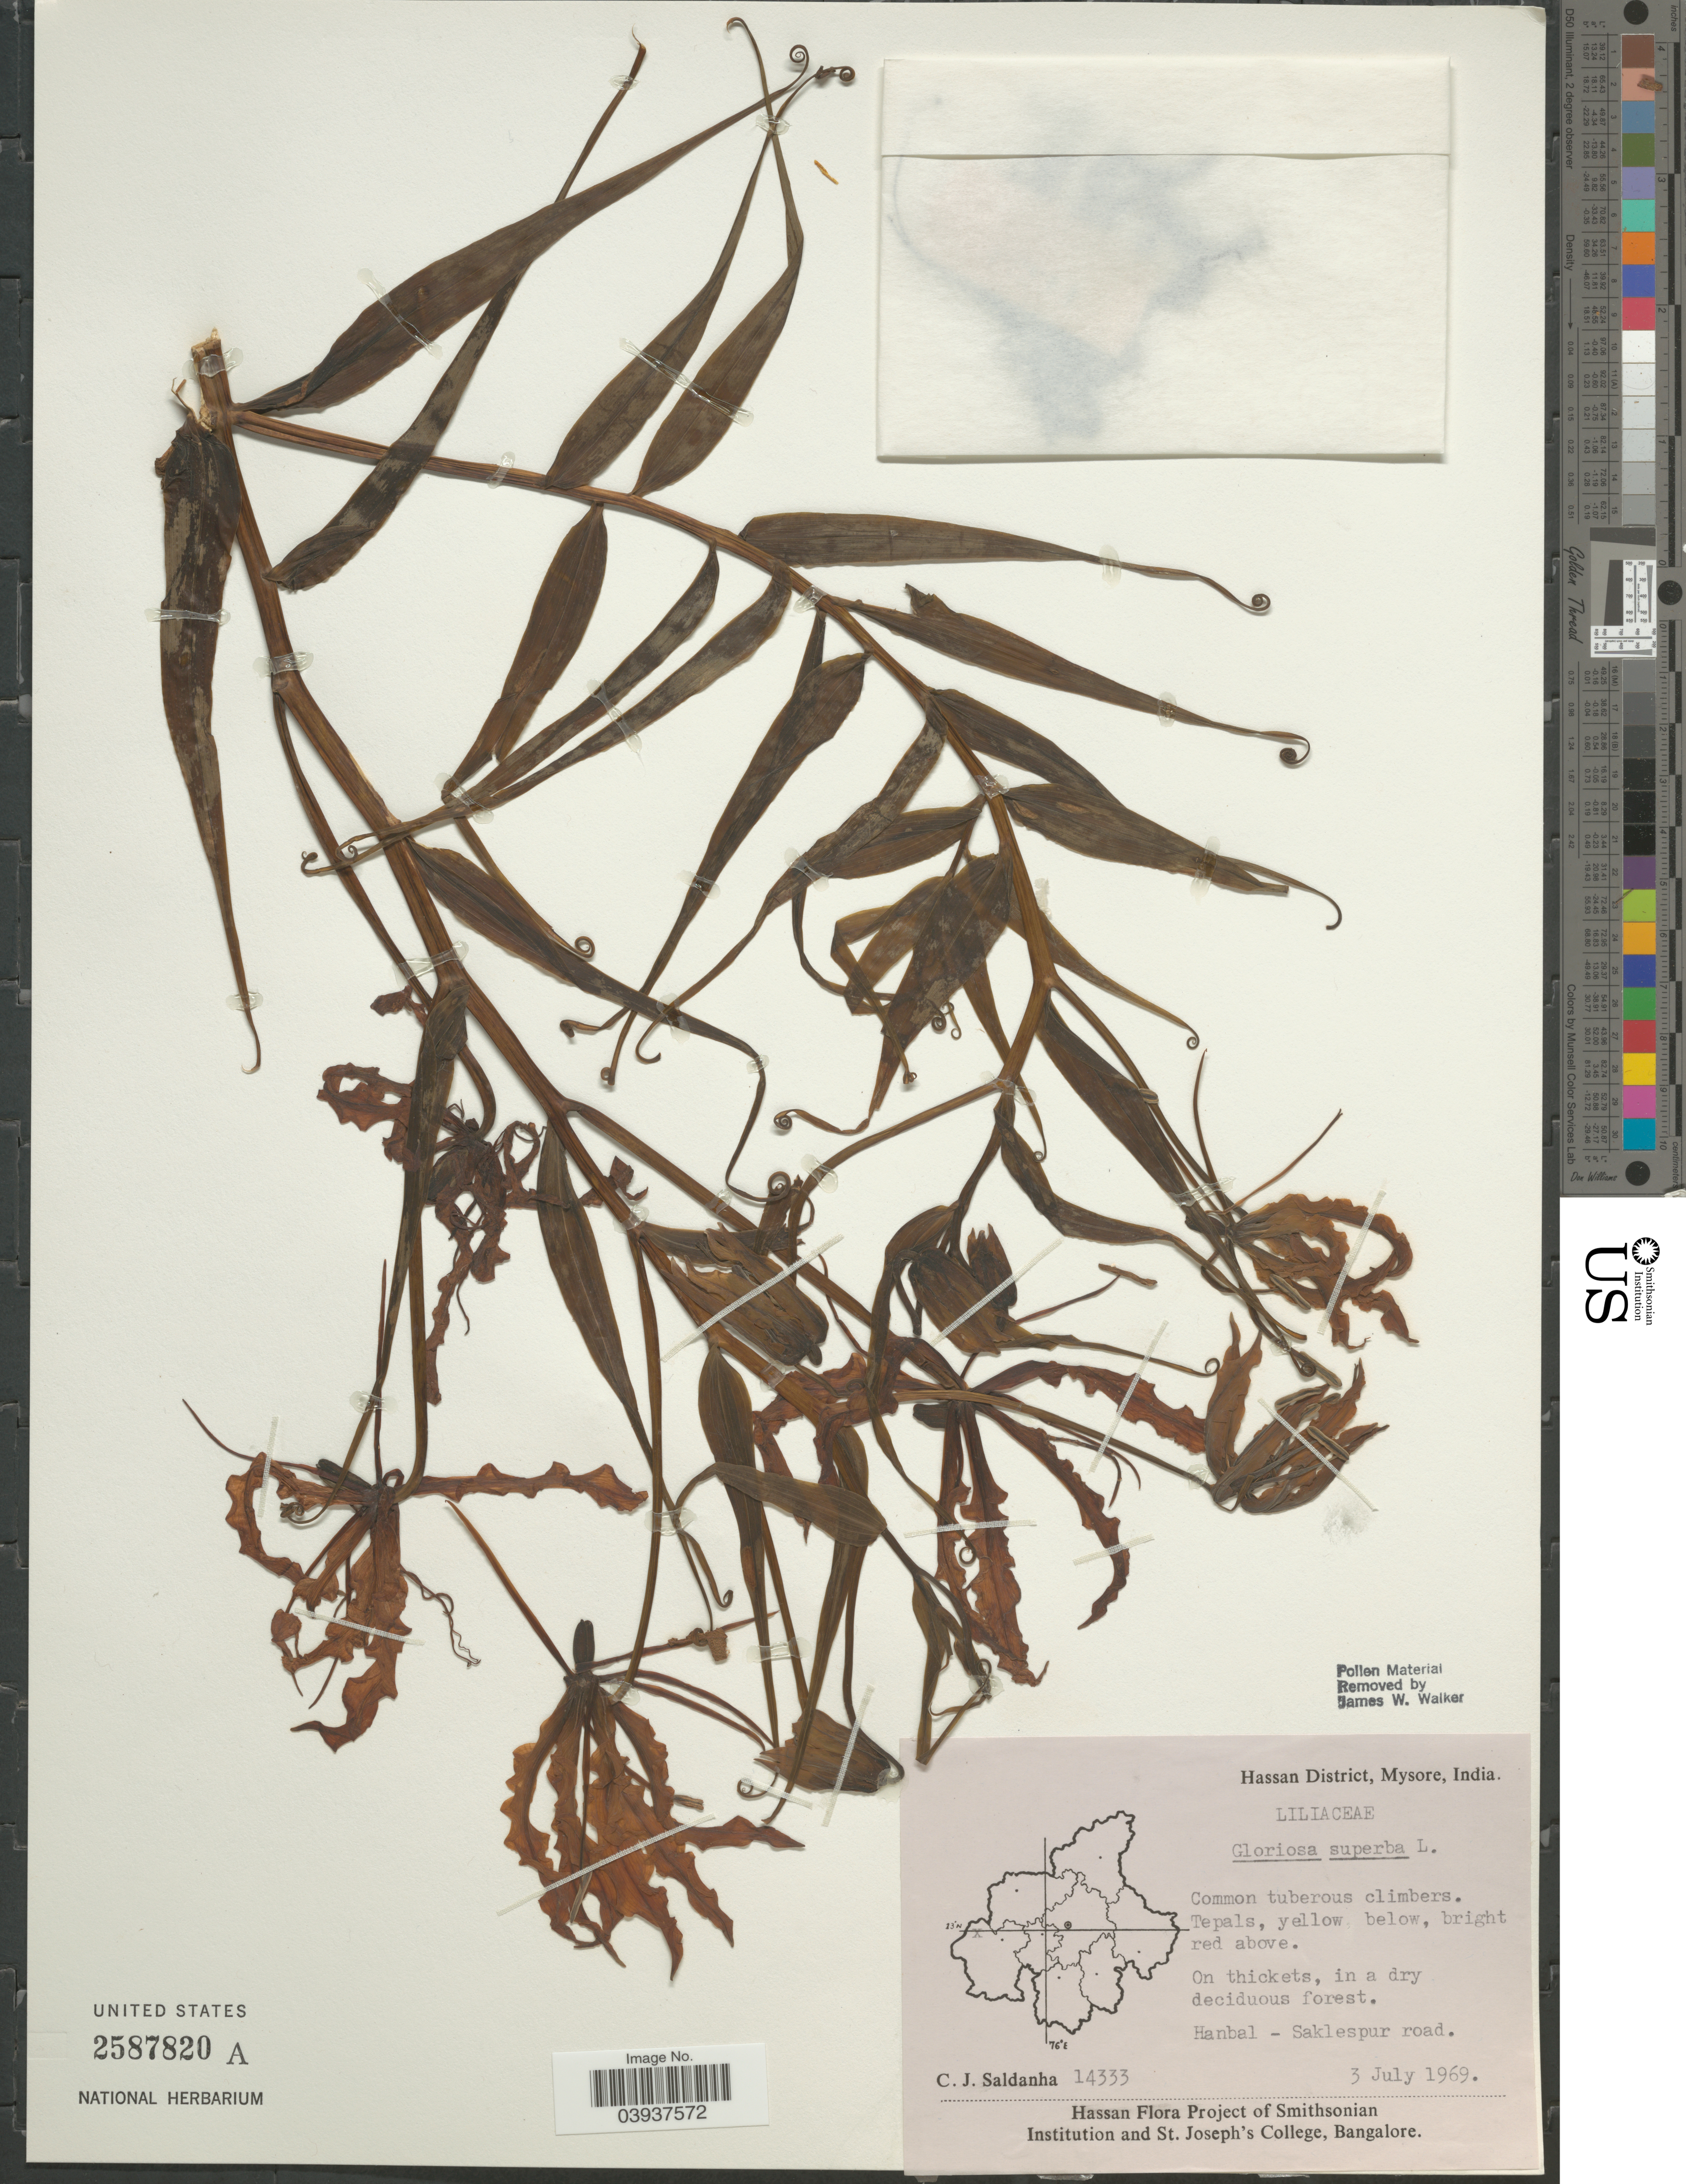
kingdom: Plantae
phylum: Tracheophyta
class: Liliopsida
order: Liliales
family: Colchicaceae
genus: Gloriosa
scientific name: Gloriosa superba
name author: L.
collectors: C. J. Saldanha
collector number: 14333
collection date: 1969-07-03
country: India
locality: Hassan District, Mysore. Hanbal - Saklespur road.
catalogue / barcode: US 2587820A